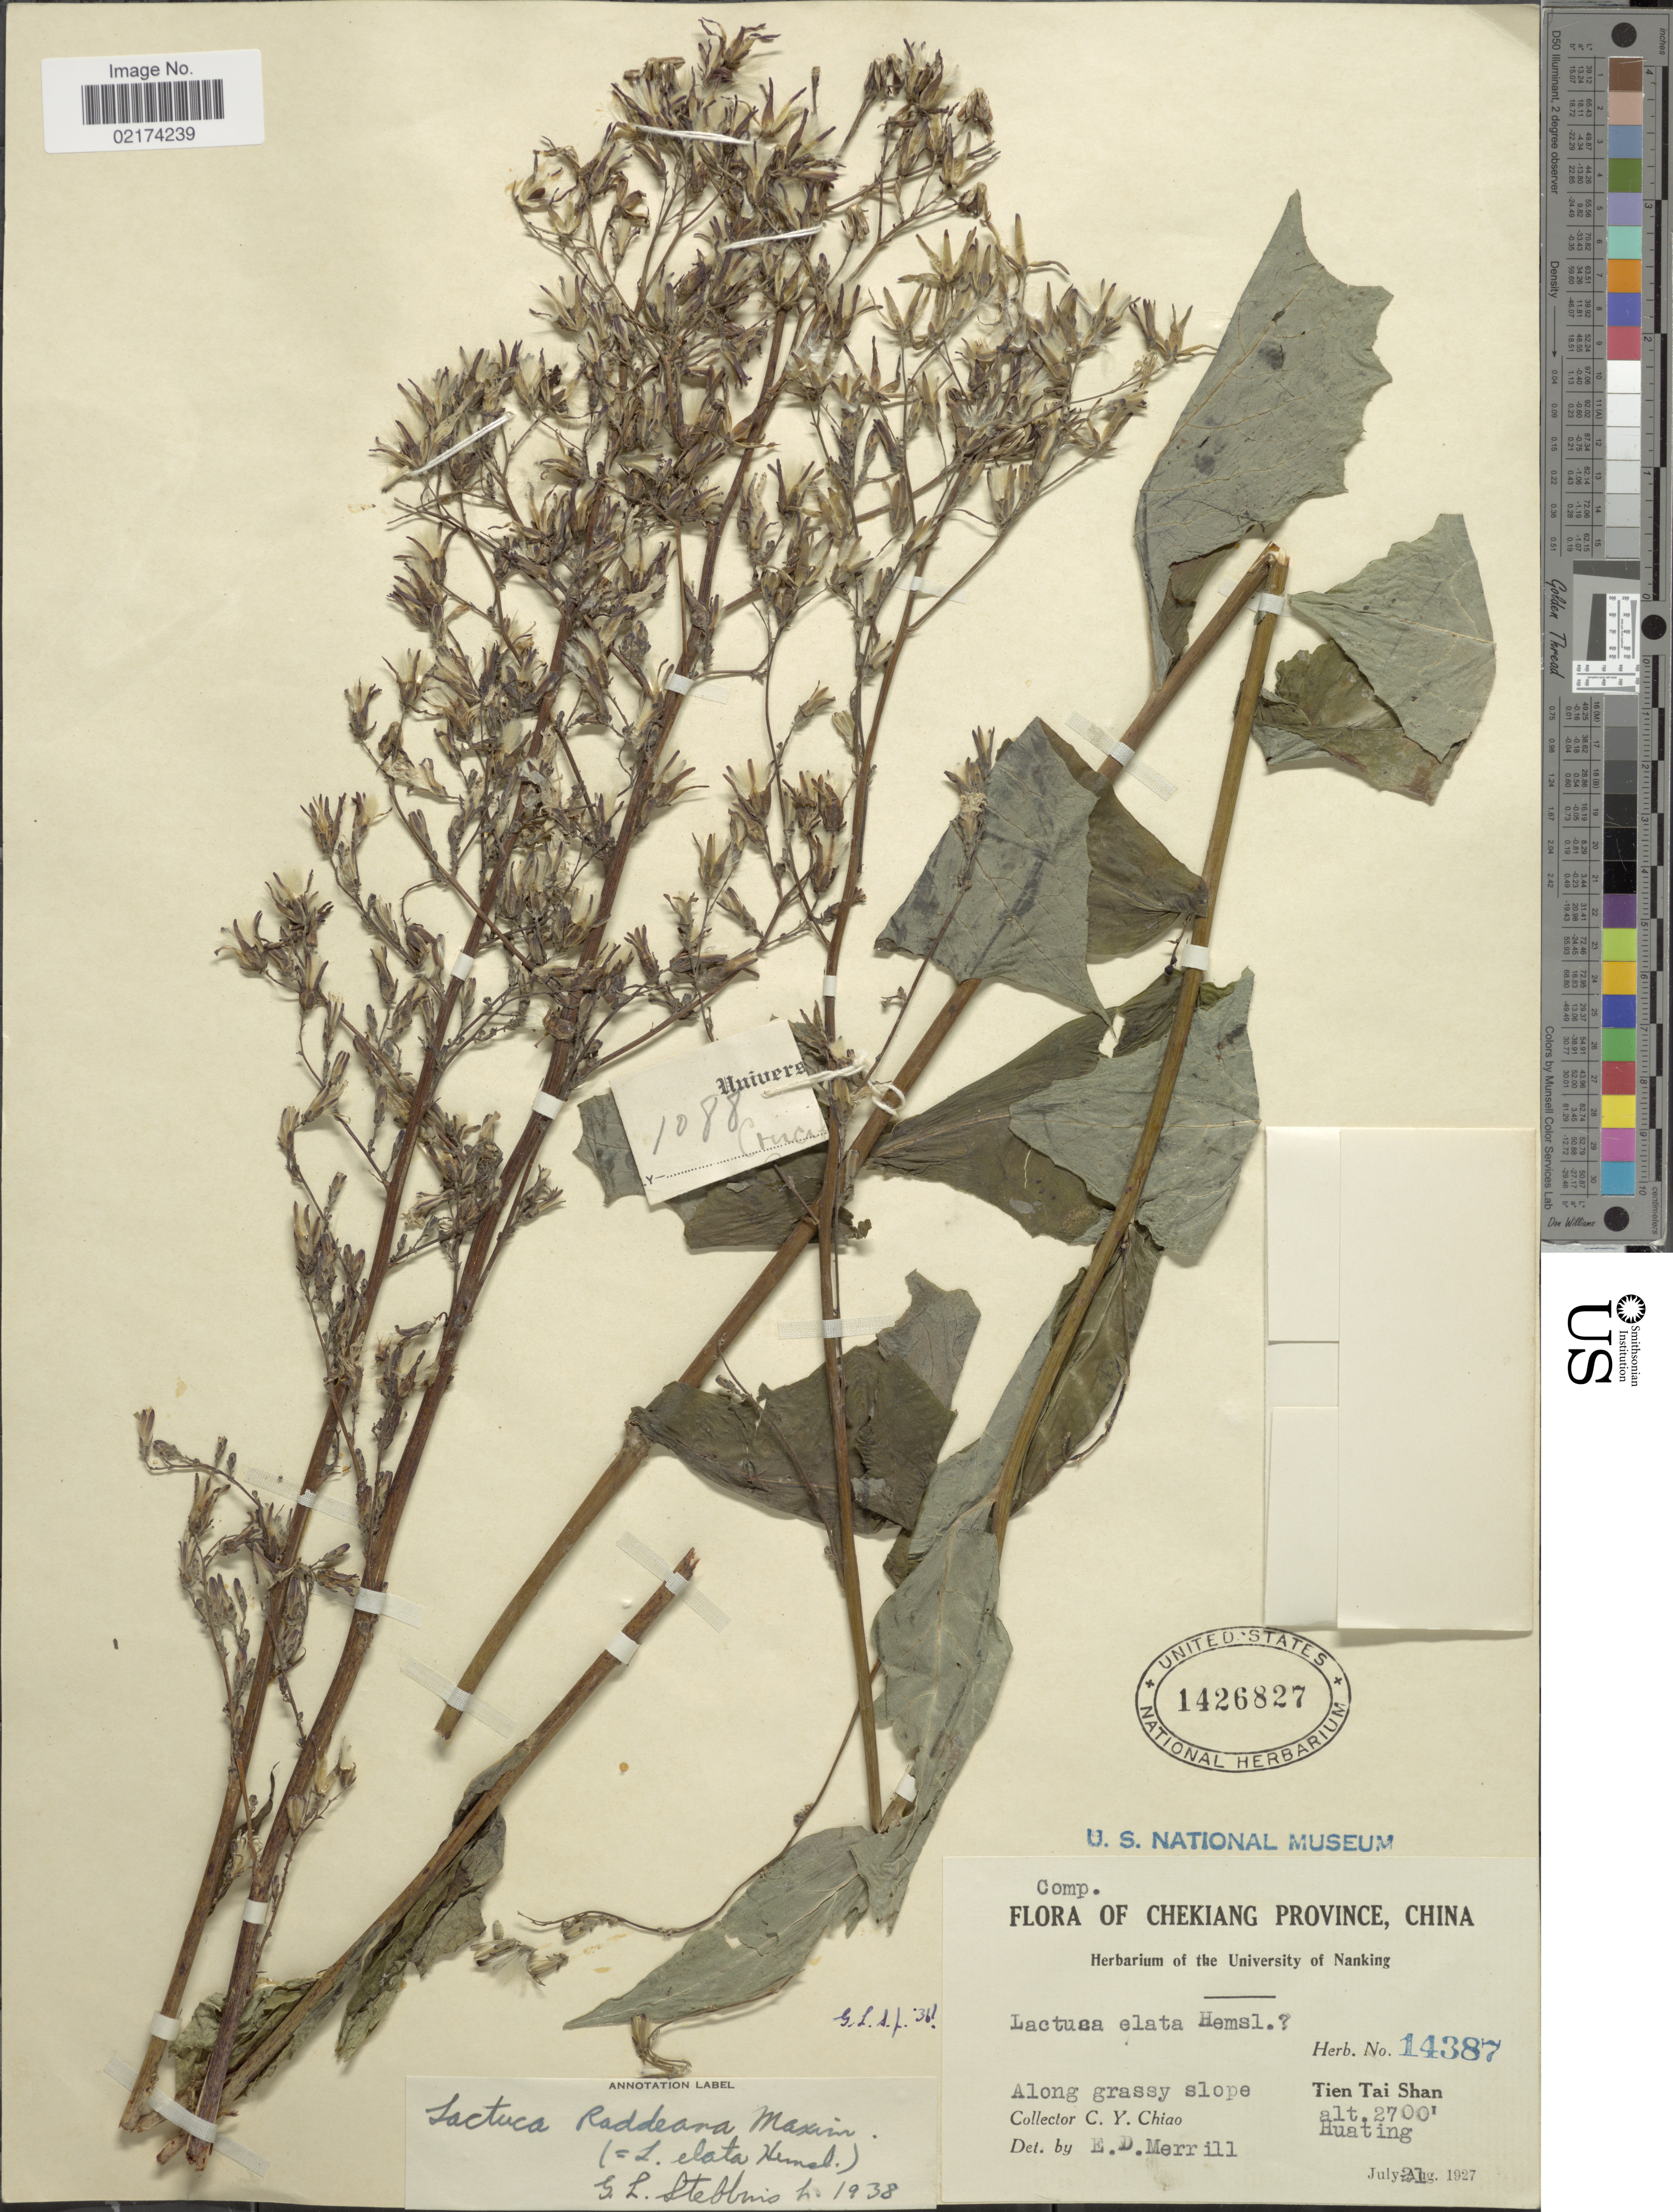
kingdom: Plantae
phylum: Tracheophyta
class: Magnoliopsida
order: Asterales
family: Asteraceae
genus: Lactuca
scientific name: Lactuca raddeana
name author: Maxim.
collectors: C. Y. Chiao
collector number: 14387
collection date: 1927-07-21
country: China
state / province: Zhejiang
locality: Chekiang Province, Tien Tai Shan, Huating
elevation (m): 823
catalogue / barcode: US 1426827